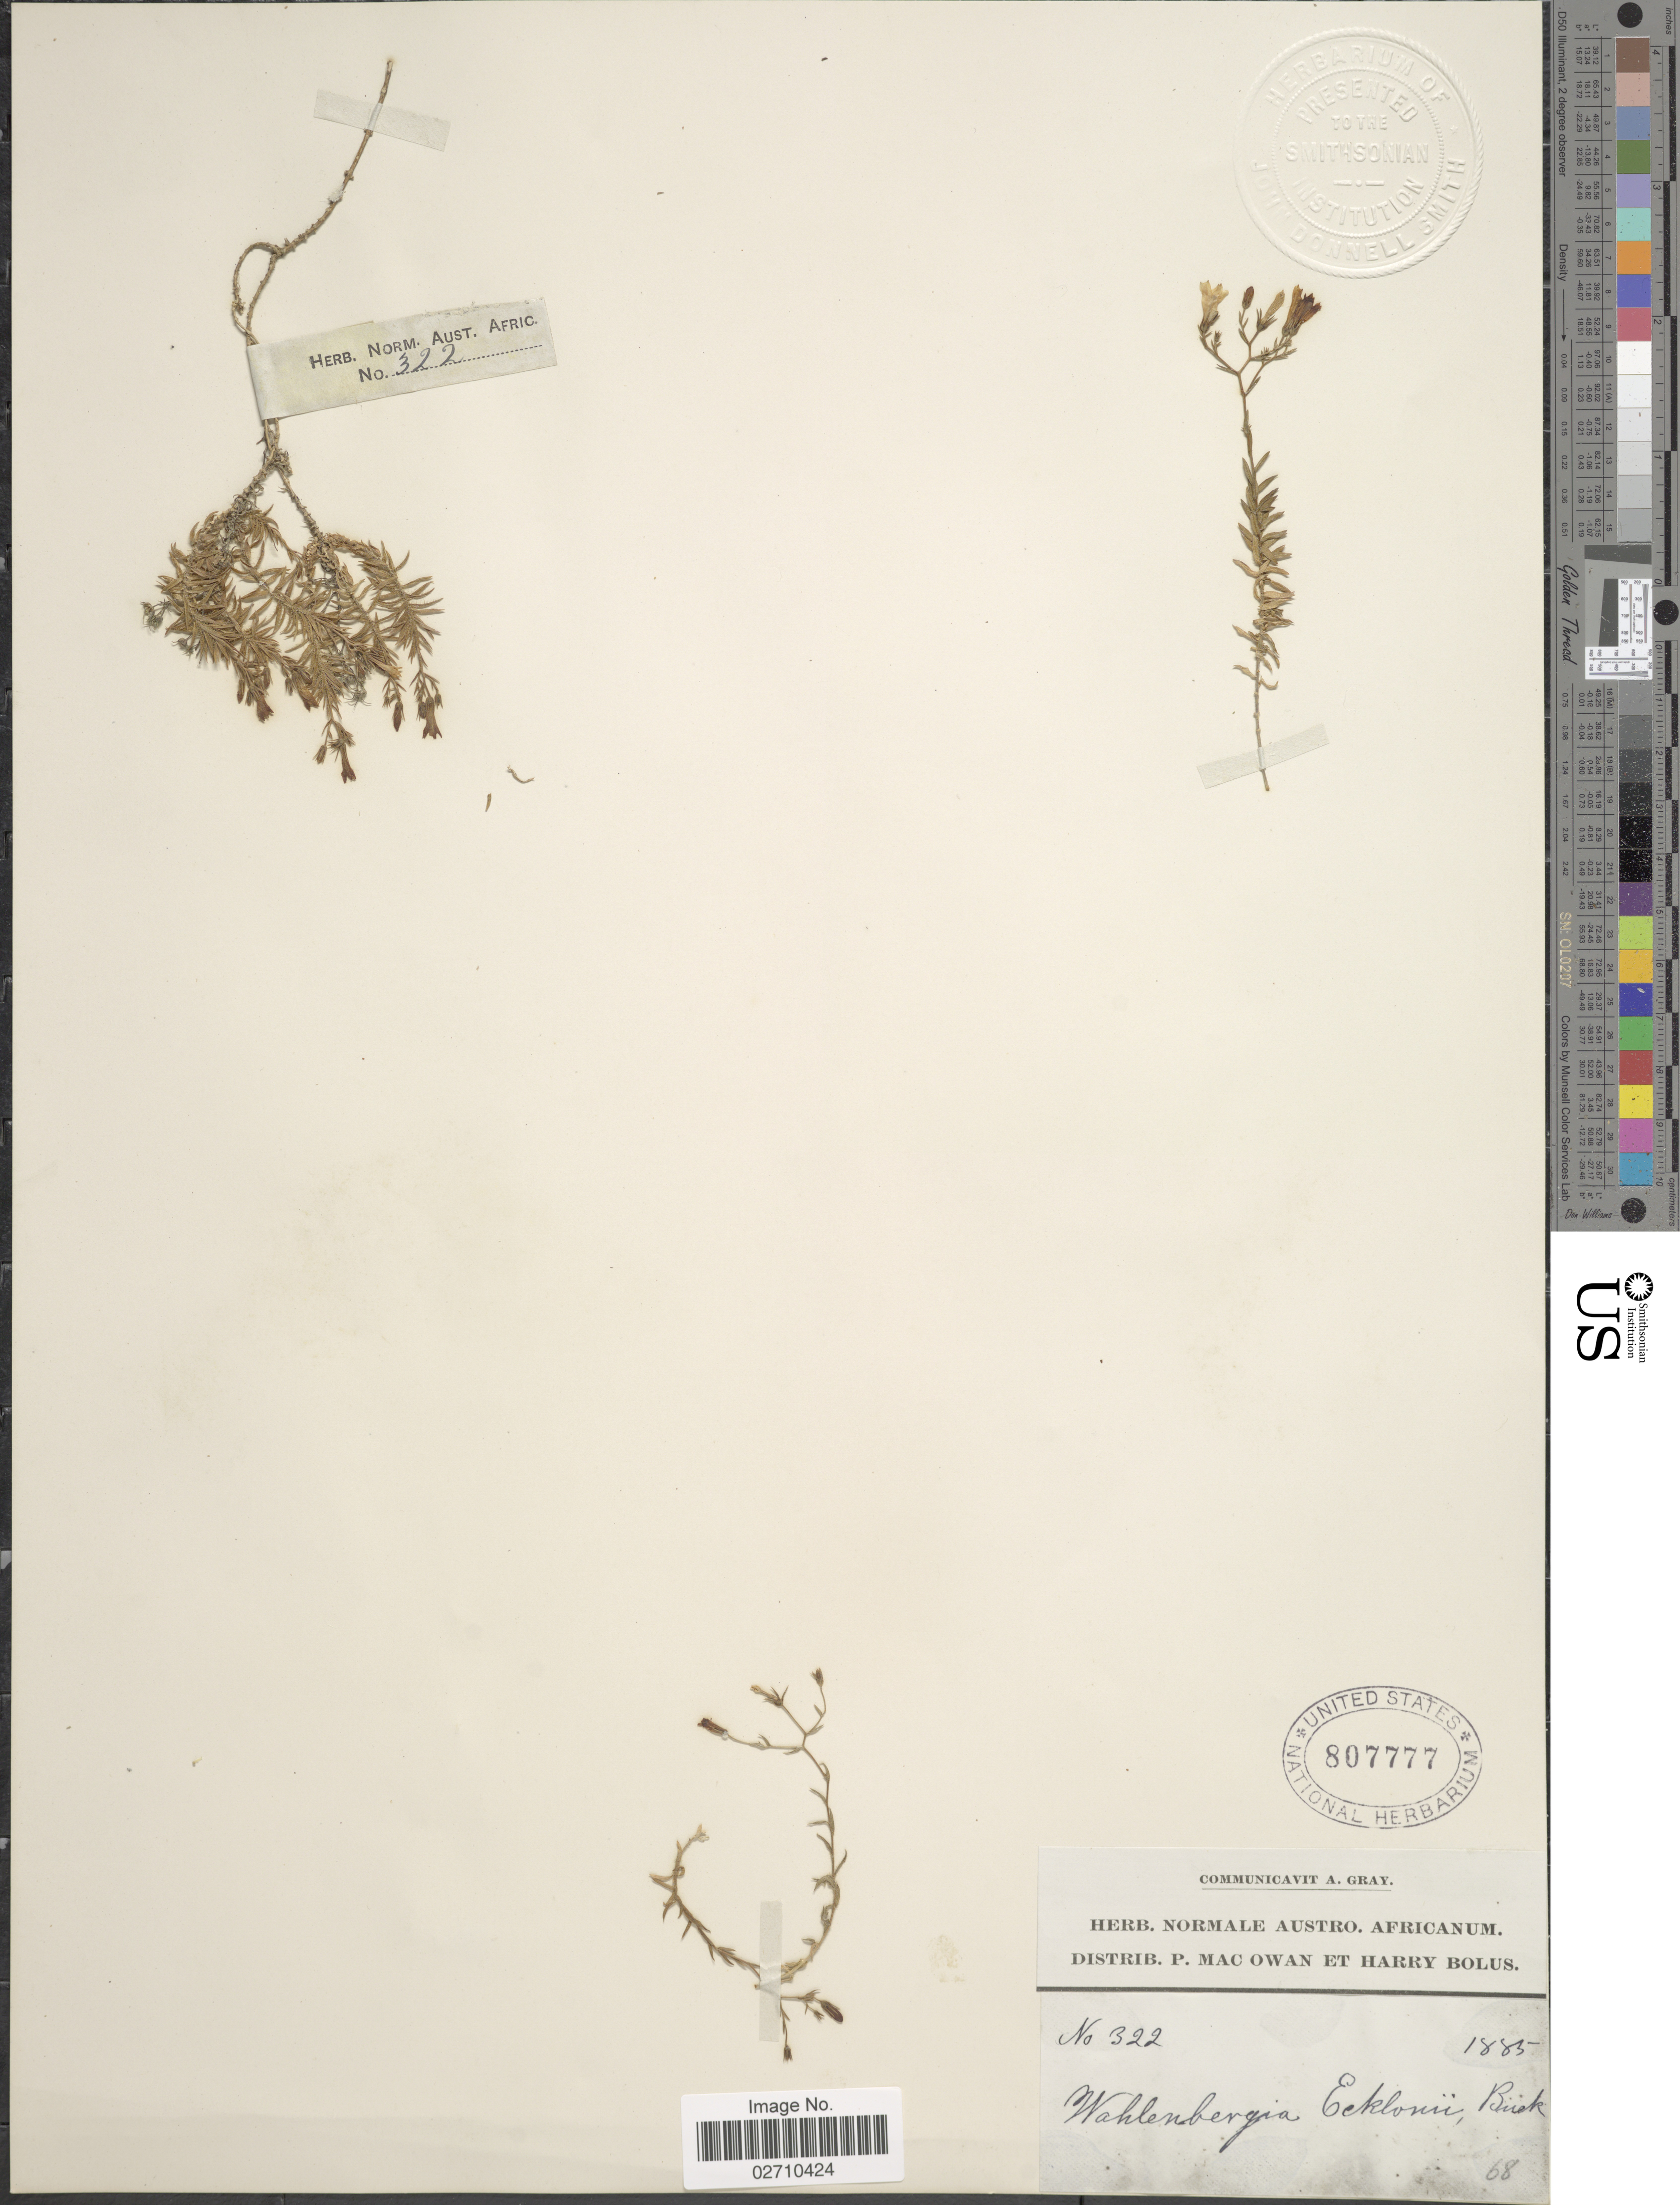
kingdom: Plantae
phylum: Tracheophyta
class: Magnoliopsida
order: Asterales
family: Campanulaceae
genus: Wahlenbergia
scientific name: Wahlenbergia ecklonii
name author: H. Buek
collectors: P. MacOwan & H. Bolus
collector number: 322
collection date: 1885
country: South Africa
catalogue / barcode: US 807777